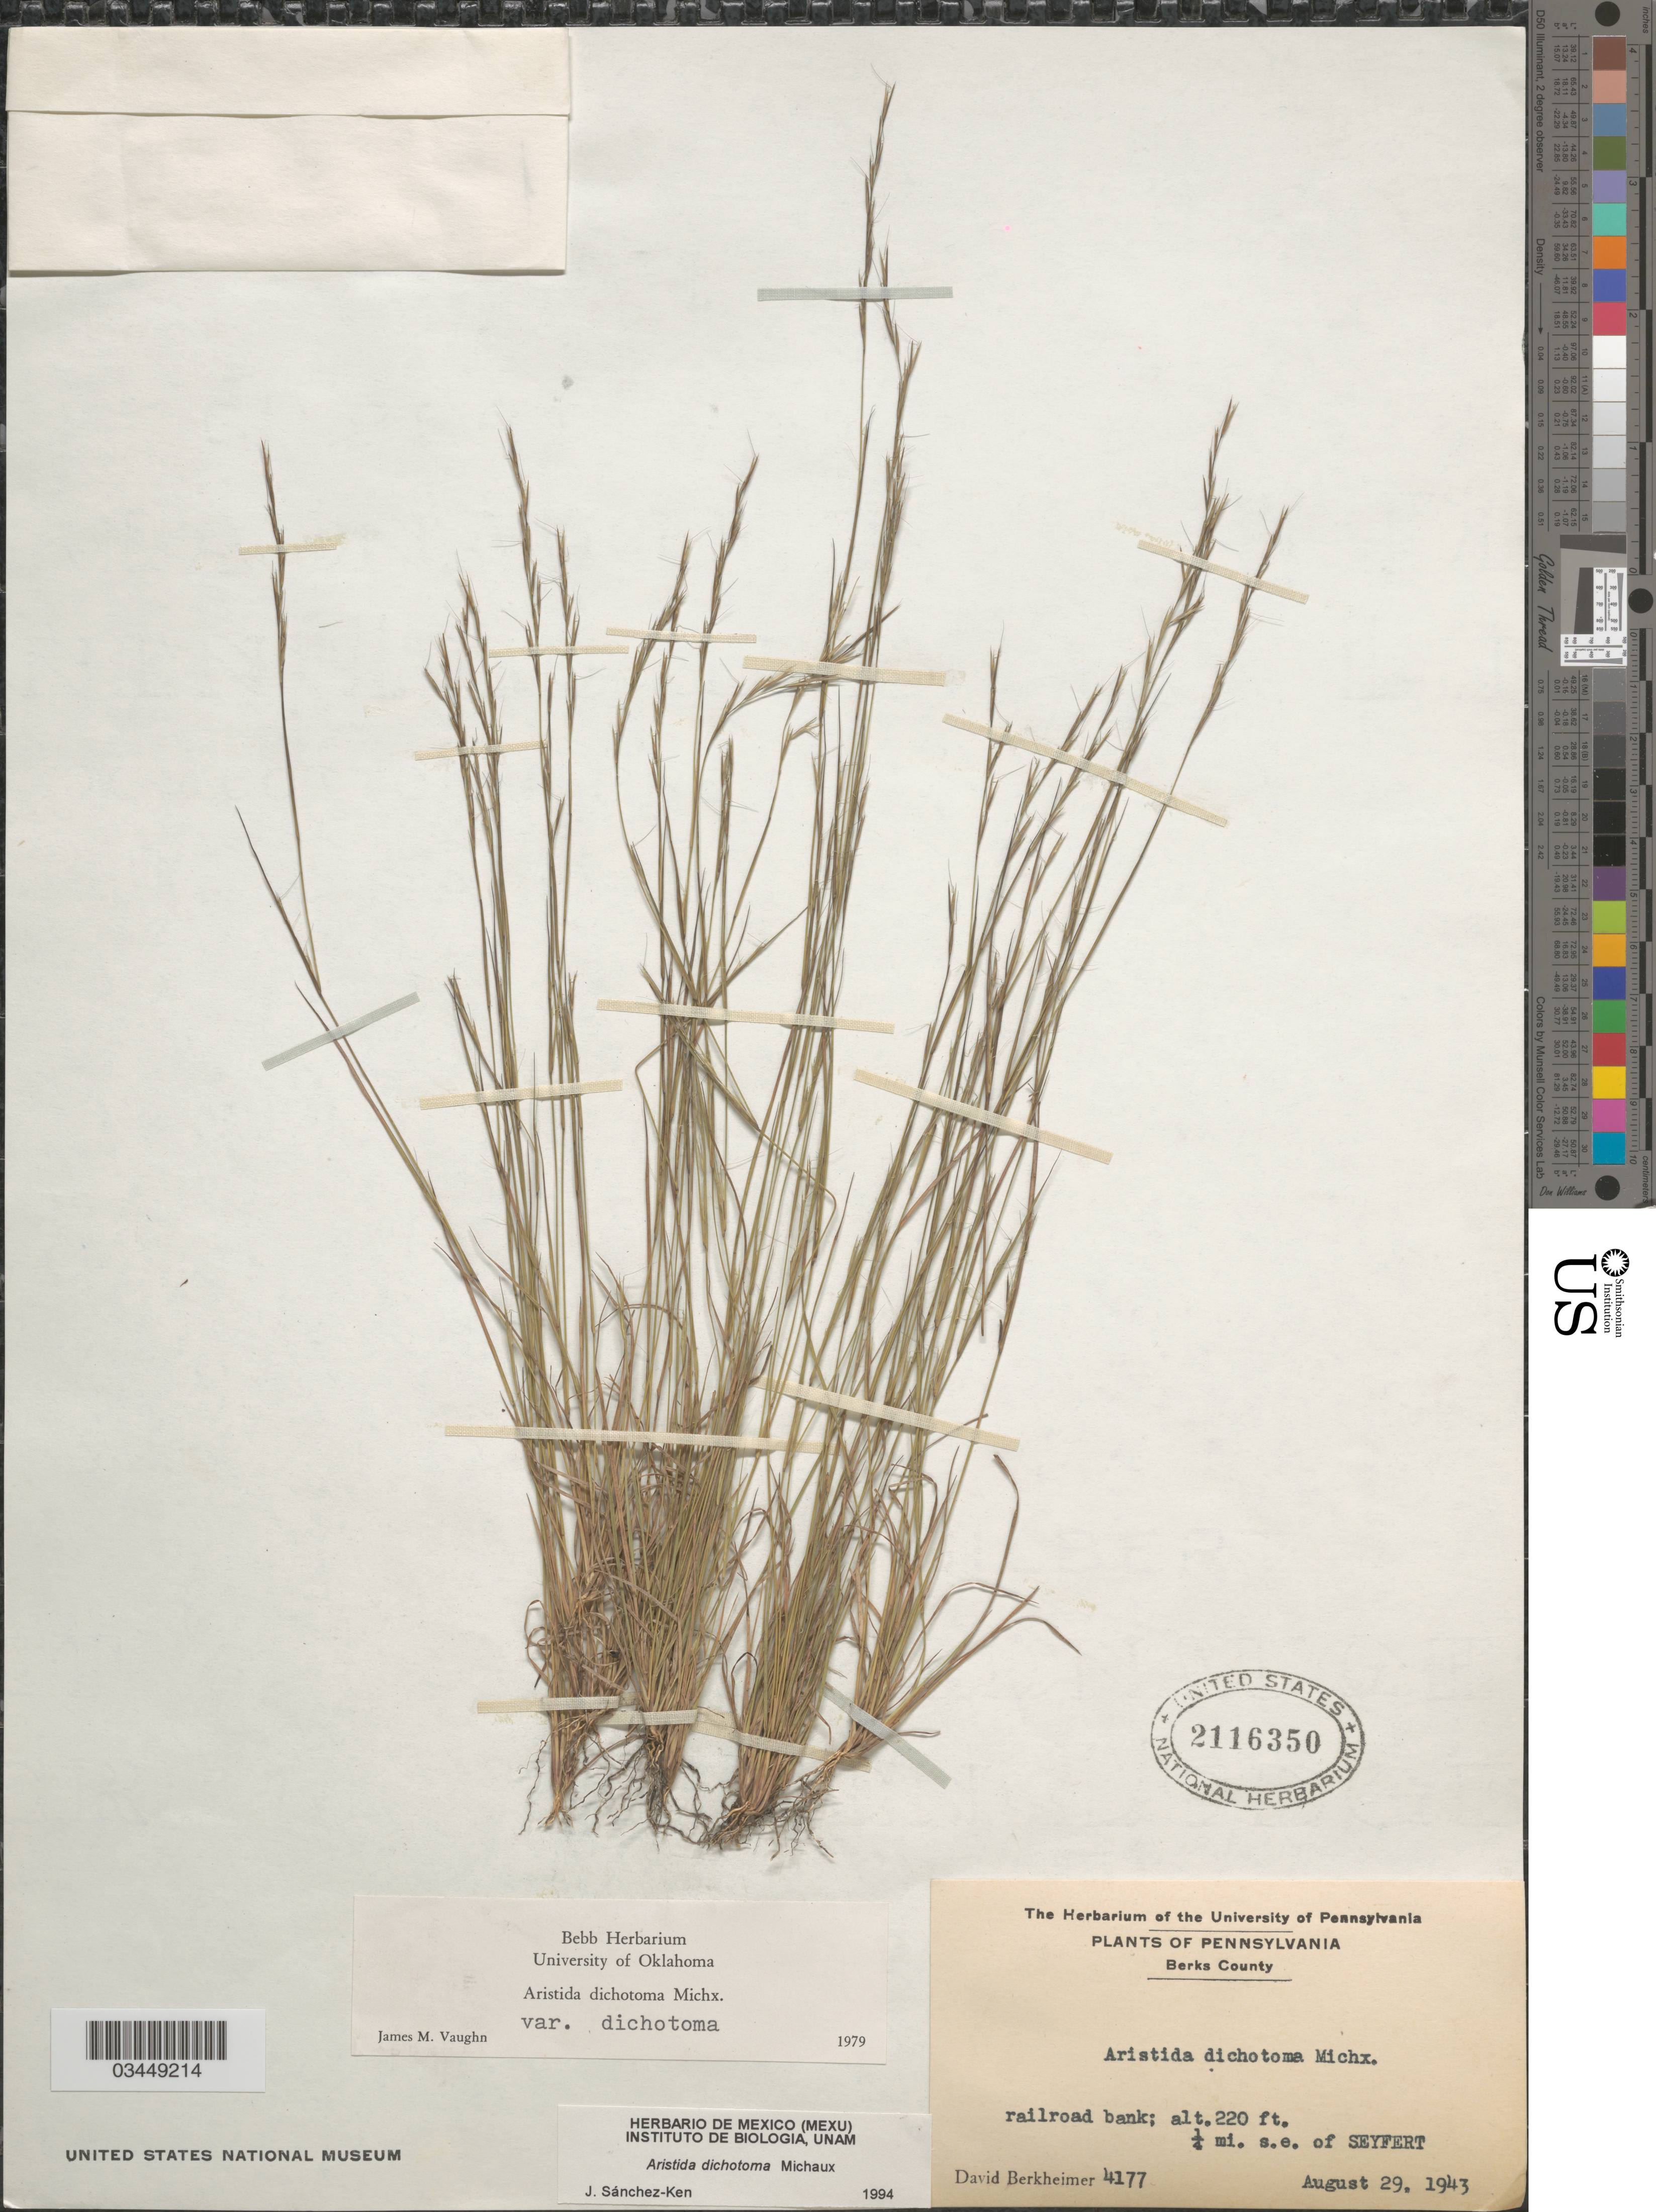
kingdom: Plantae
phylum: Tracheophyta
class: Liliopsida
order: Poales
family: Poaceae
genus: Aristida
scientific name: Aristida dichotoma var. dichotoma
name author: Michx.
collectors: D. Berkheimer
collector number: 4177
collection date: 1943-08-29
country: United States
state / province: Pennsylvania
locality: Berks County. Railroad bank; ¼ mi. s.e. of Seyfert.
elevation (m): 67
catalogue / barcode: US 2116350